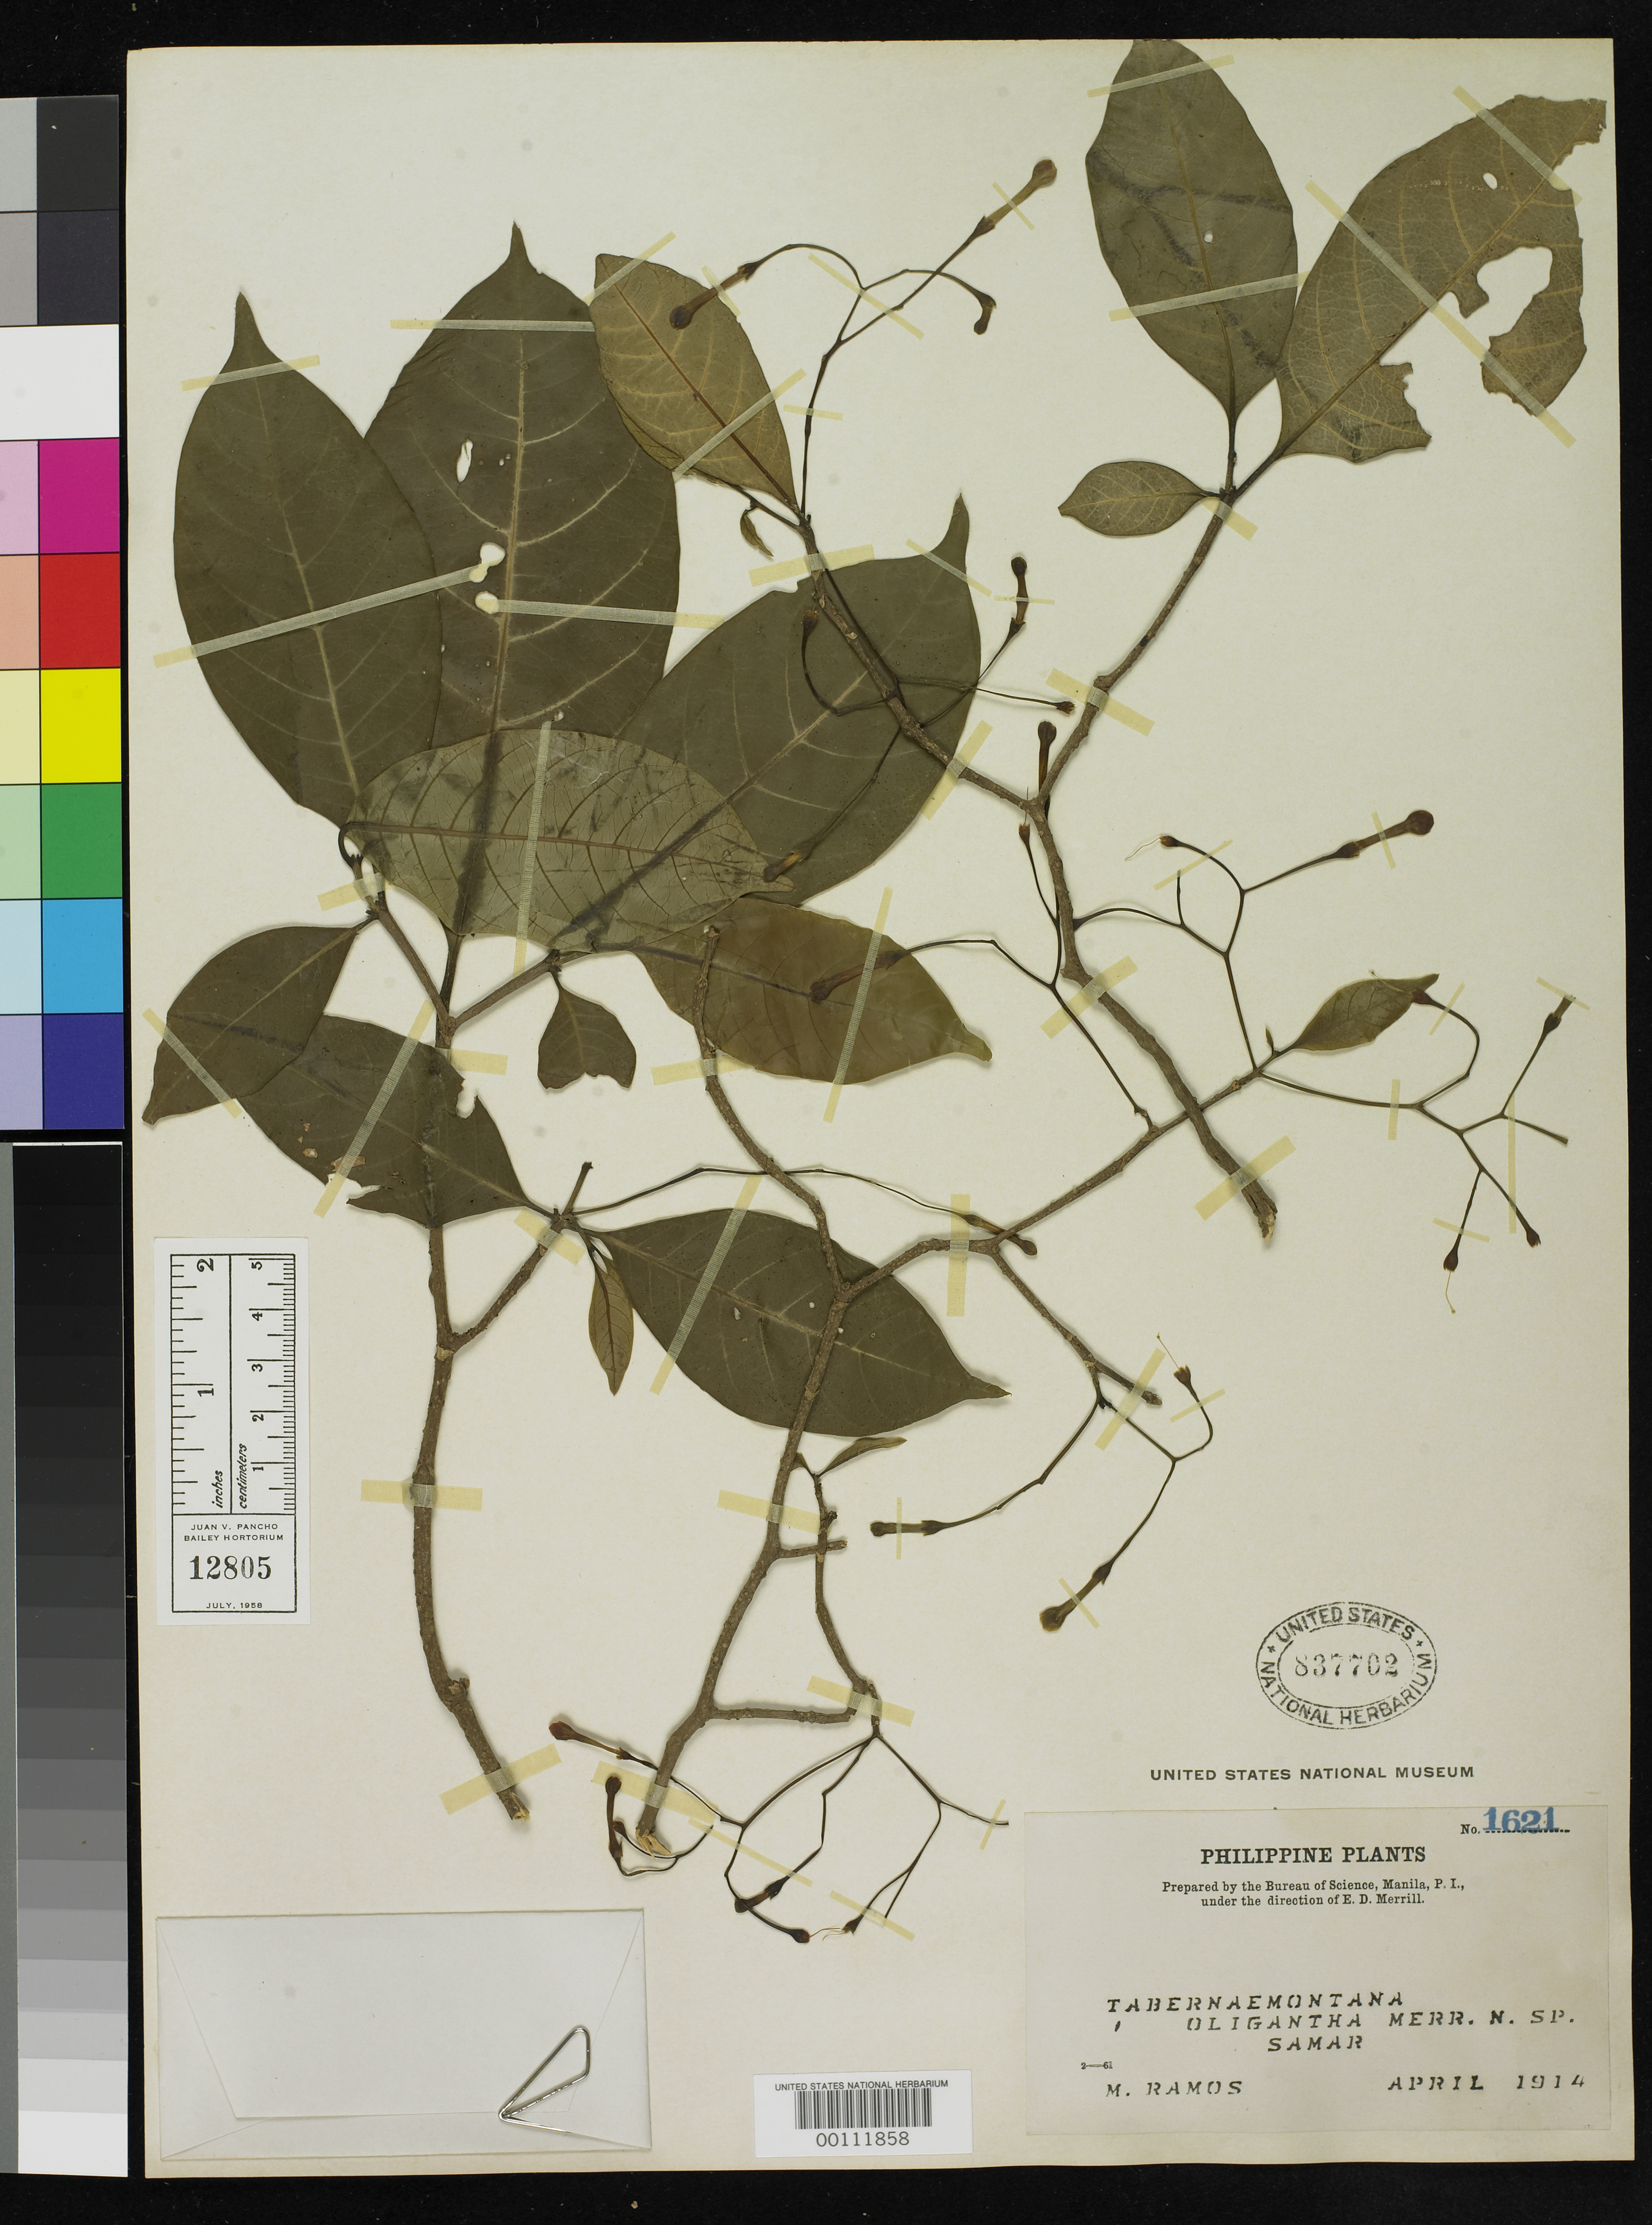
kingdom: Plantae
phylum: Tracheophyta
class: Magnoliopsida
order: Gentianales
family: Apocynaceae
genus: Tabernaemontana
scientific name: Tabernaemontana oligantha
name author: Merr.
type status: Isotype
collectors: M. Ramos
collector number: Bur. Sci. 1621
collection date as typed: Apr 1914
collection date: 1914-04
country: Philippines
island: Samar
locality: Cauayan Valley.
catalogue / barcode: US 837702